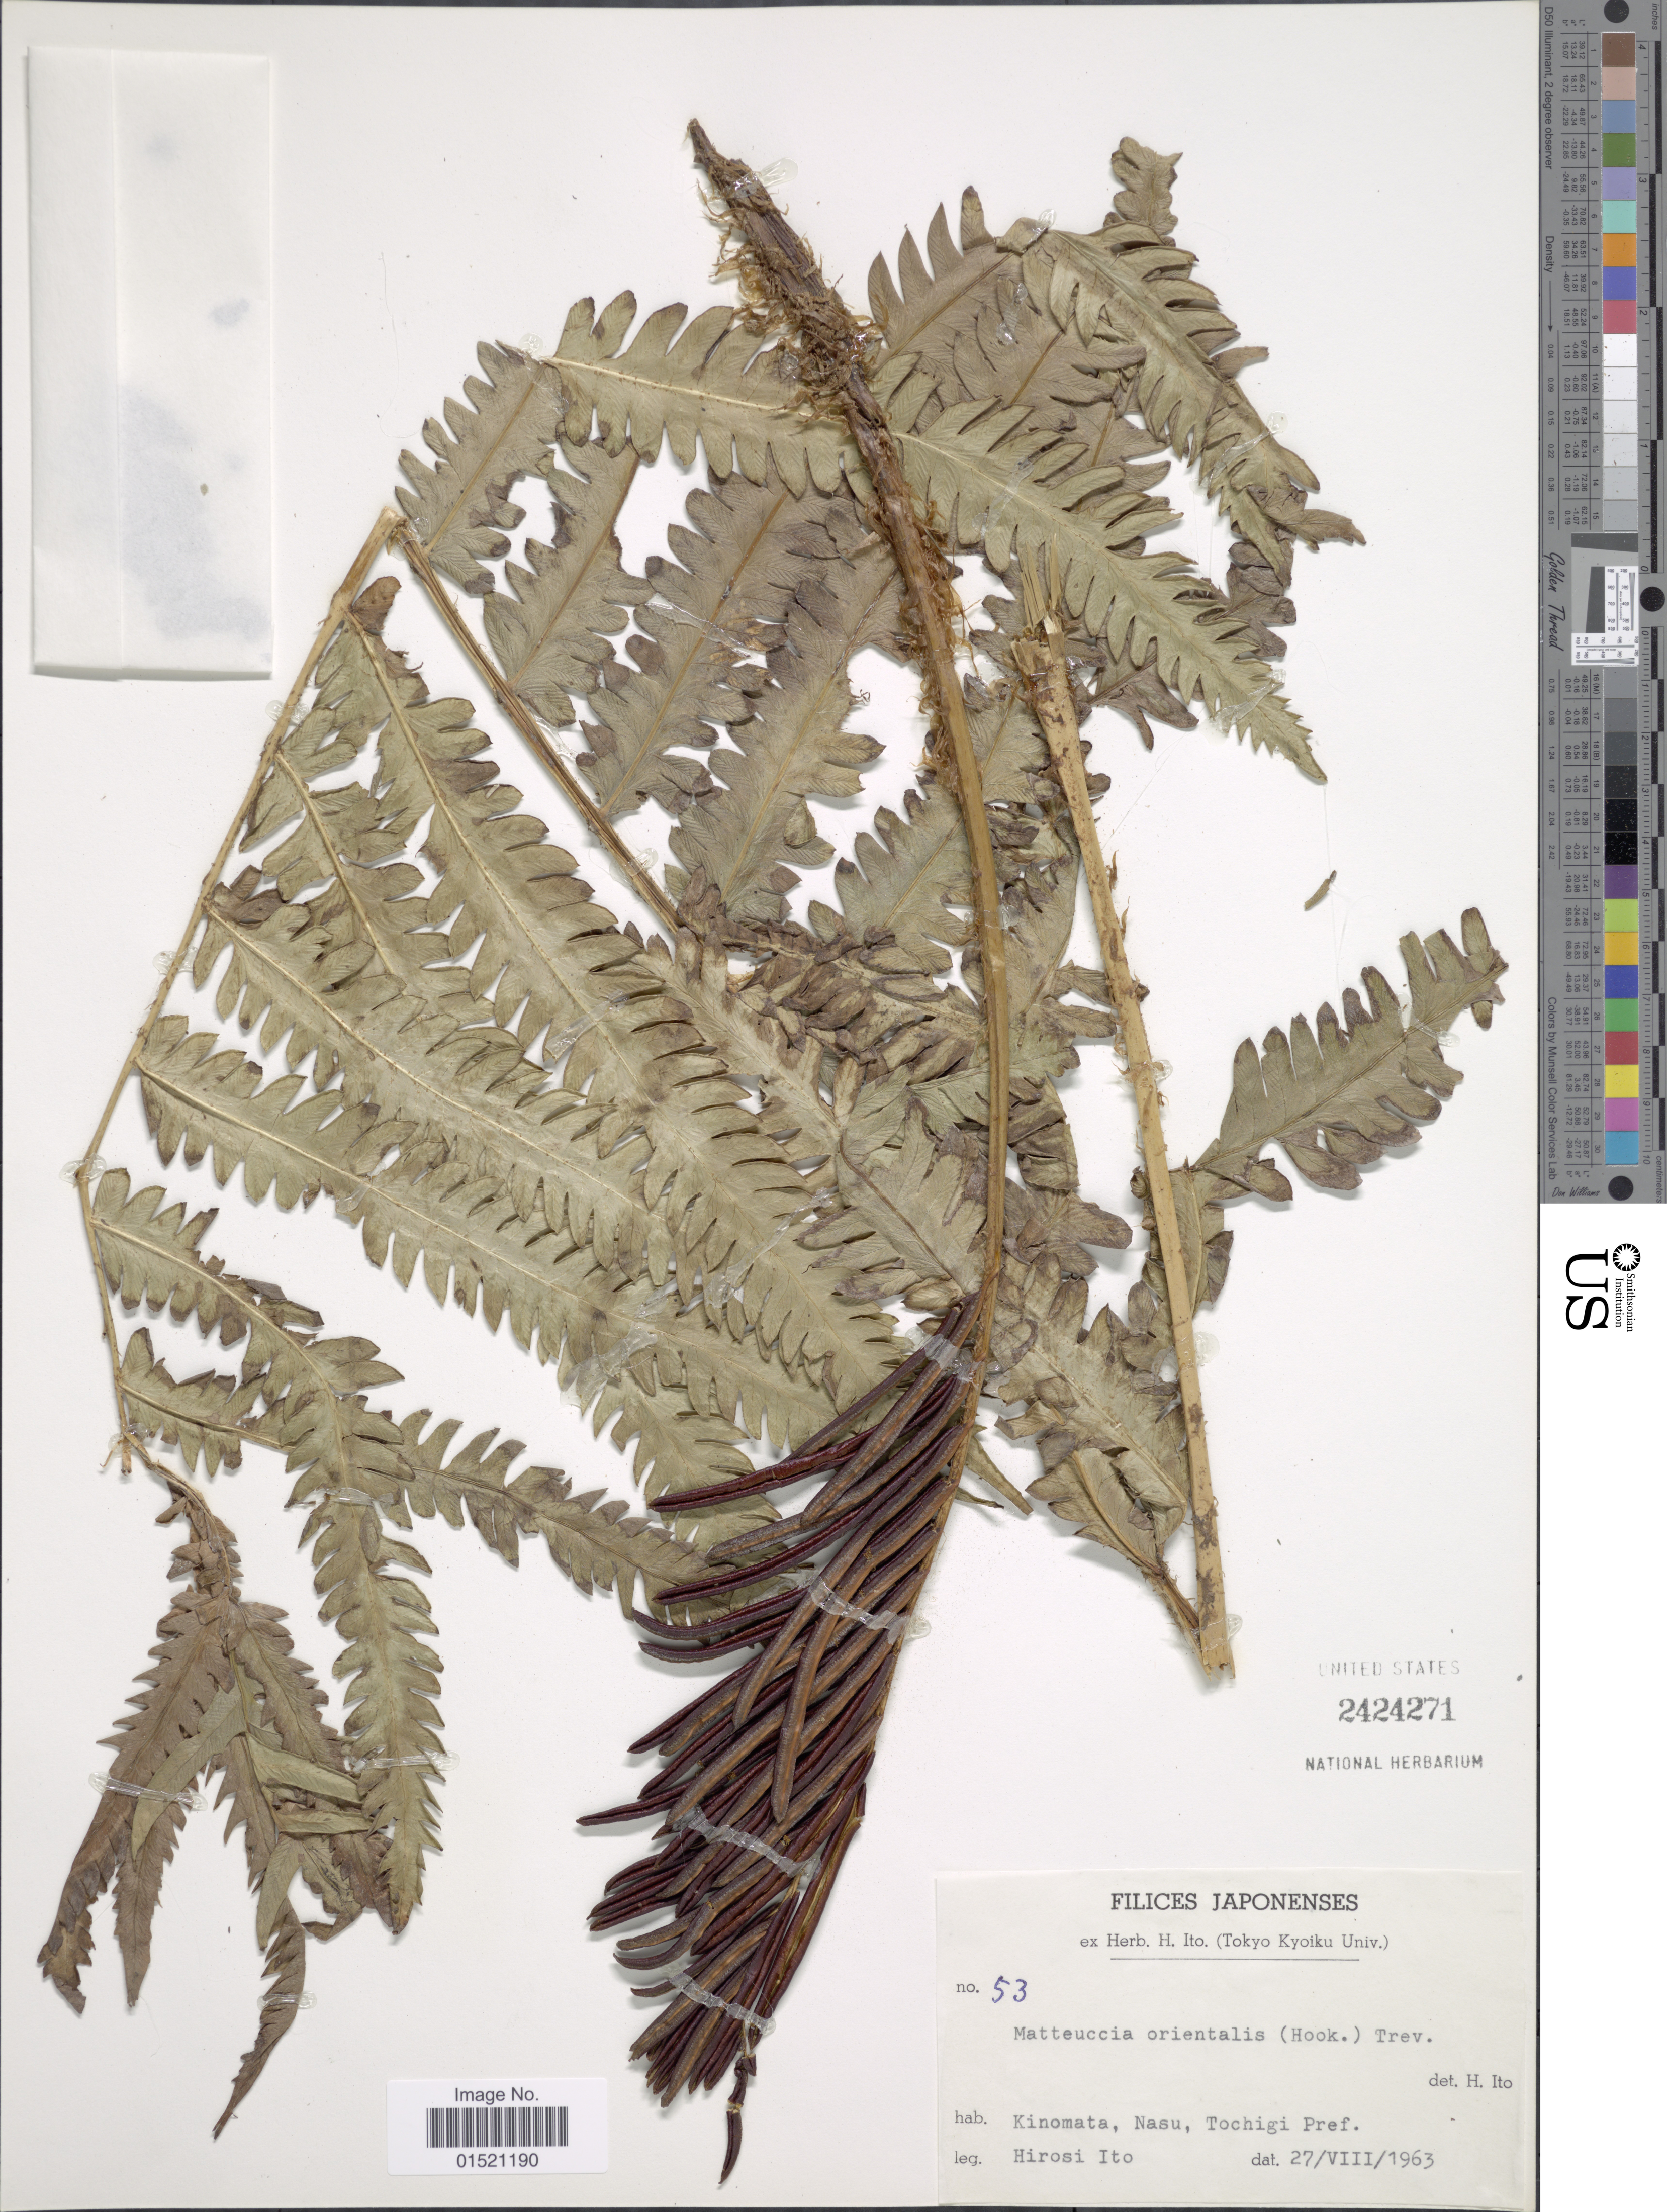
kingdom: Plantae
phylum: Tracheophyta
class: Polypodiopsida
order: Polypodiales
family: Onocleaceae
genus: Pentarhizidium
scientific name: Pentarhizidium orientale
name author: (Hook.) Hayata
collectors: H. Itô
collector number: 53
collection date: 1963-08-27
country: Japan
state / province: Totigi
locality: Kinomata, Nasu, Tochigi Pref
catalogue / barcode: US 2424271